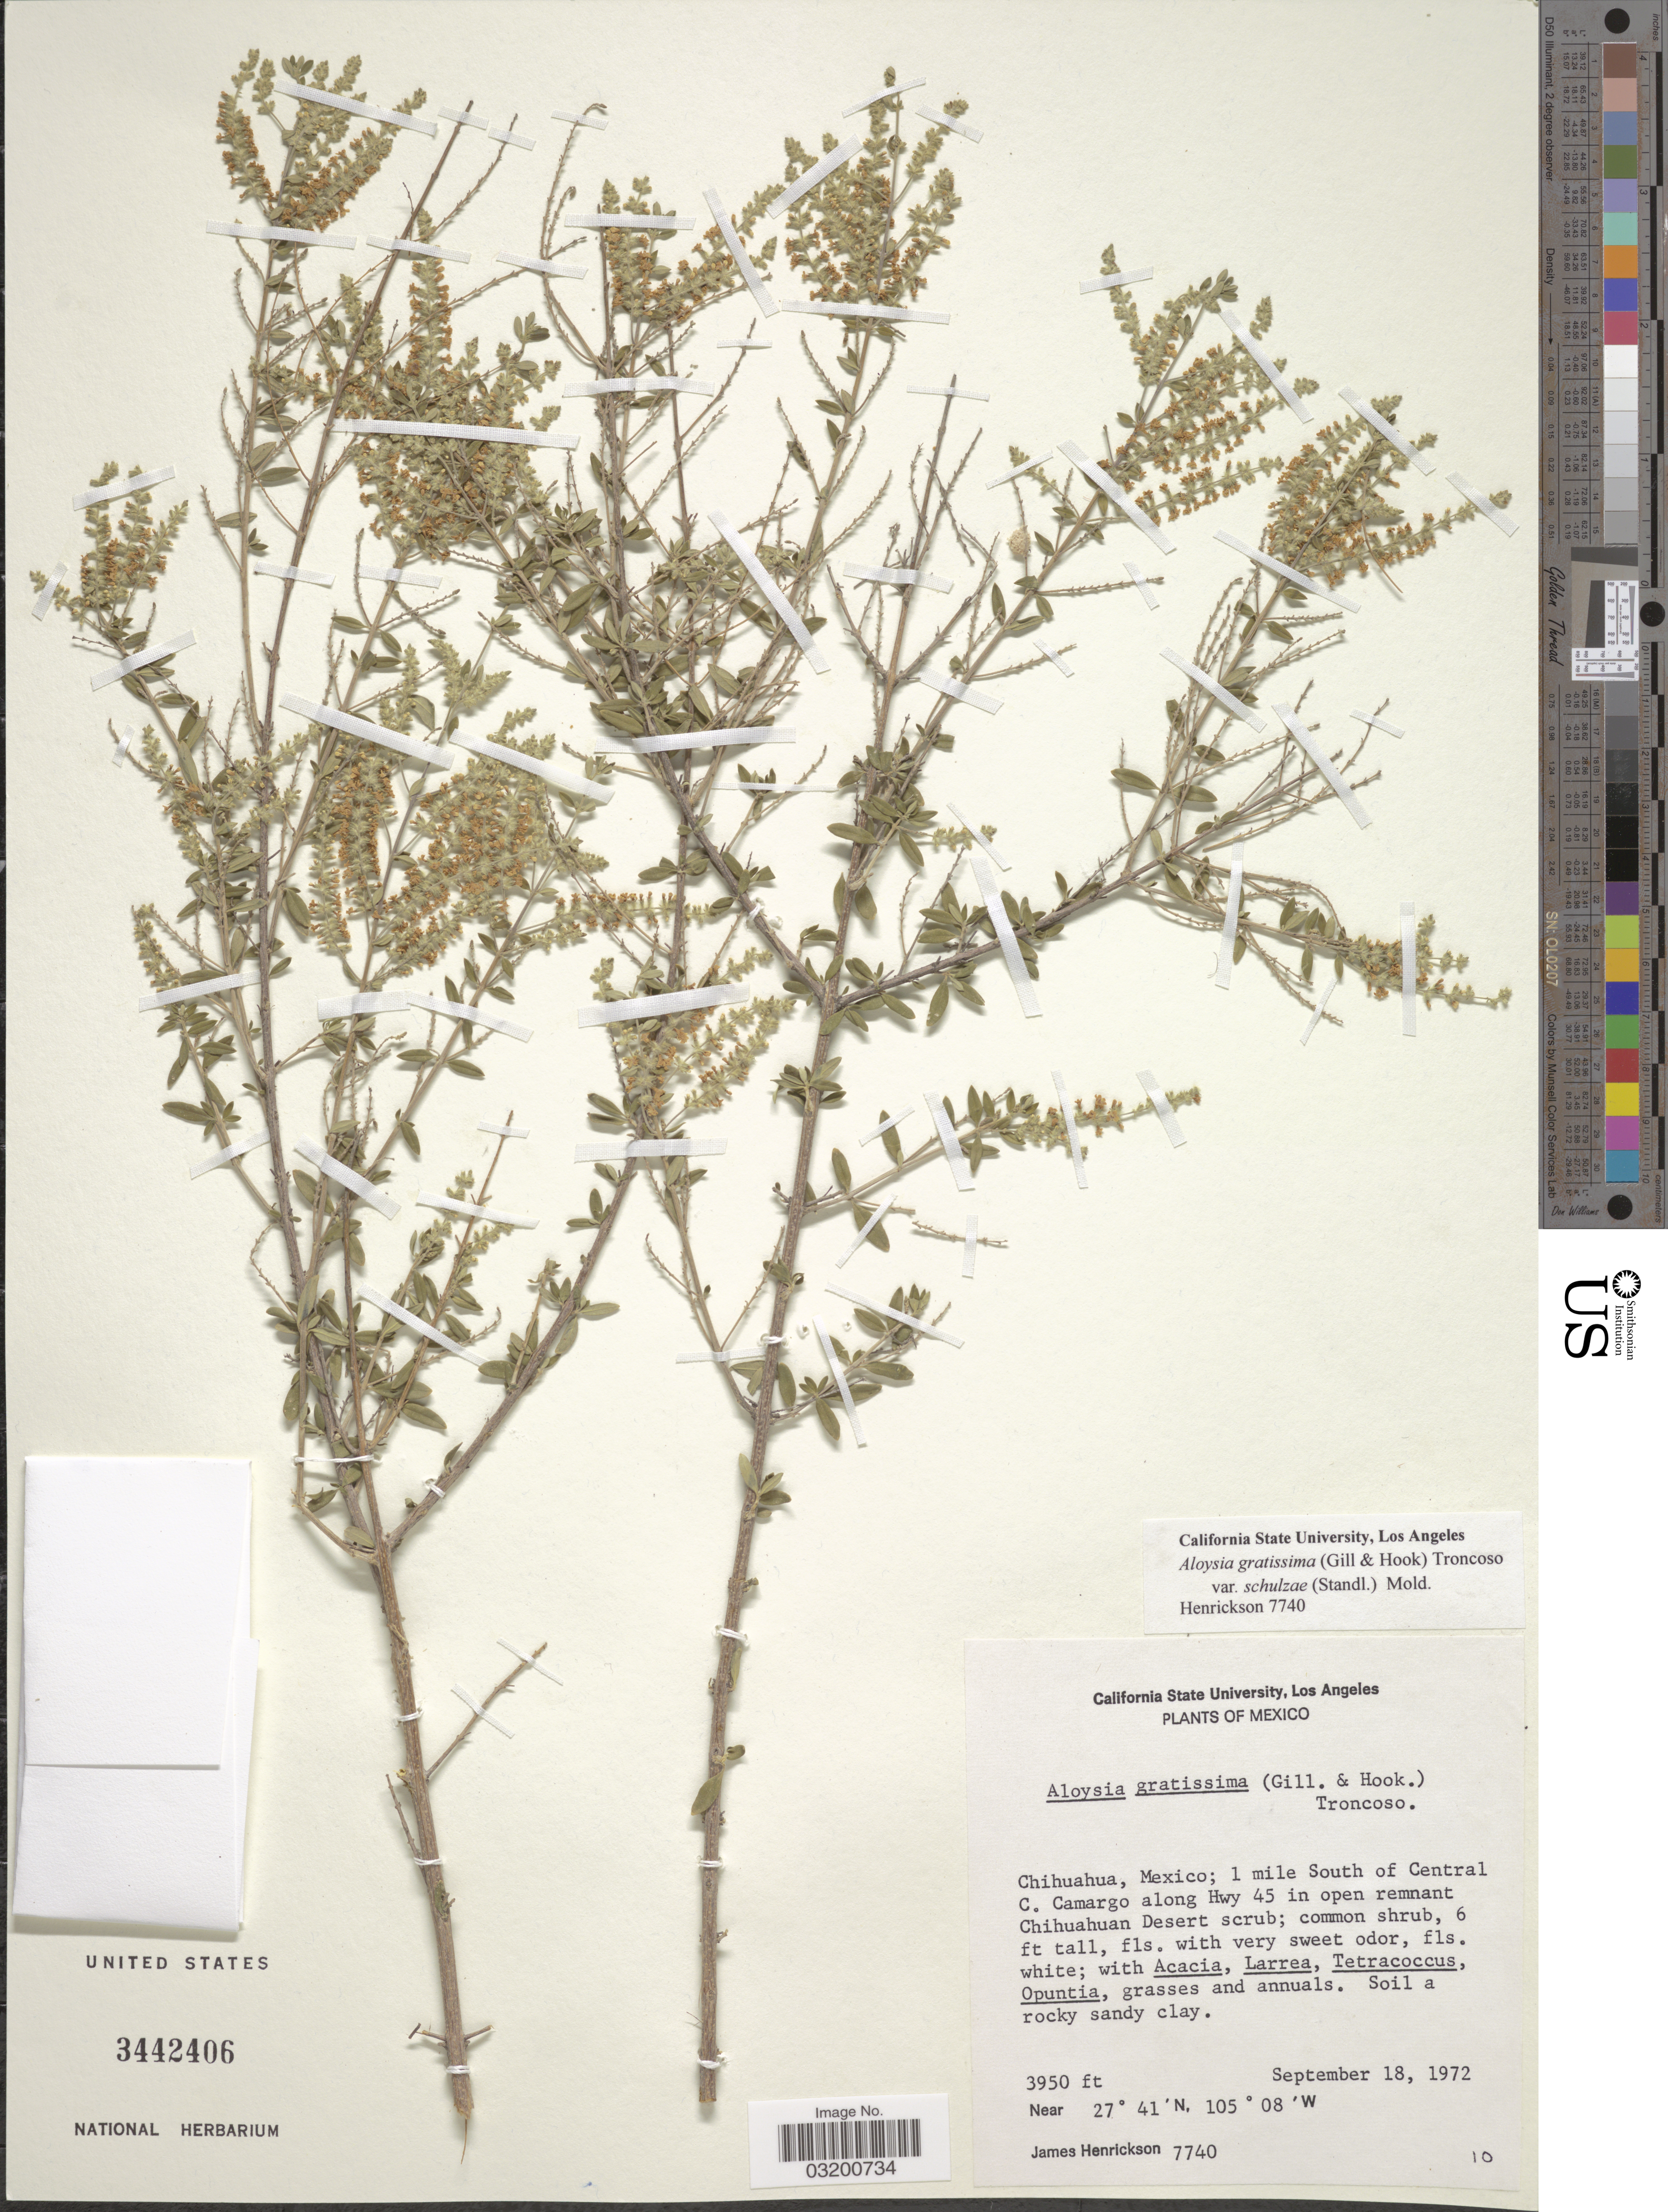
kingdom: Plantae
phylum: Tracheophyta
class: Magnoliopsida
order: Lamiales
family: Verbenaceae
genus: Aloysia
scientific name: Aloysia gratissima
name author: (Gillies & Hook.) Tronc.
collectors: J. Henrickson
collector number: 7740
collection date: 1972-09-18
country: Mexico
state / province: Chihuahua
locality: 1 miles South of Central C. Camargo along Hwy 45 in open remnant Chihuahuan Desert scrub.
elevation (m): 1204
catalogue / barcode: US 3442406